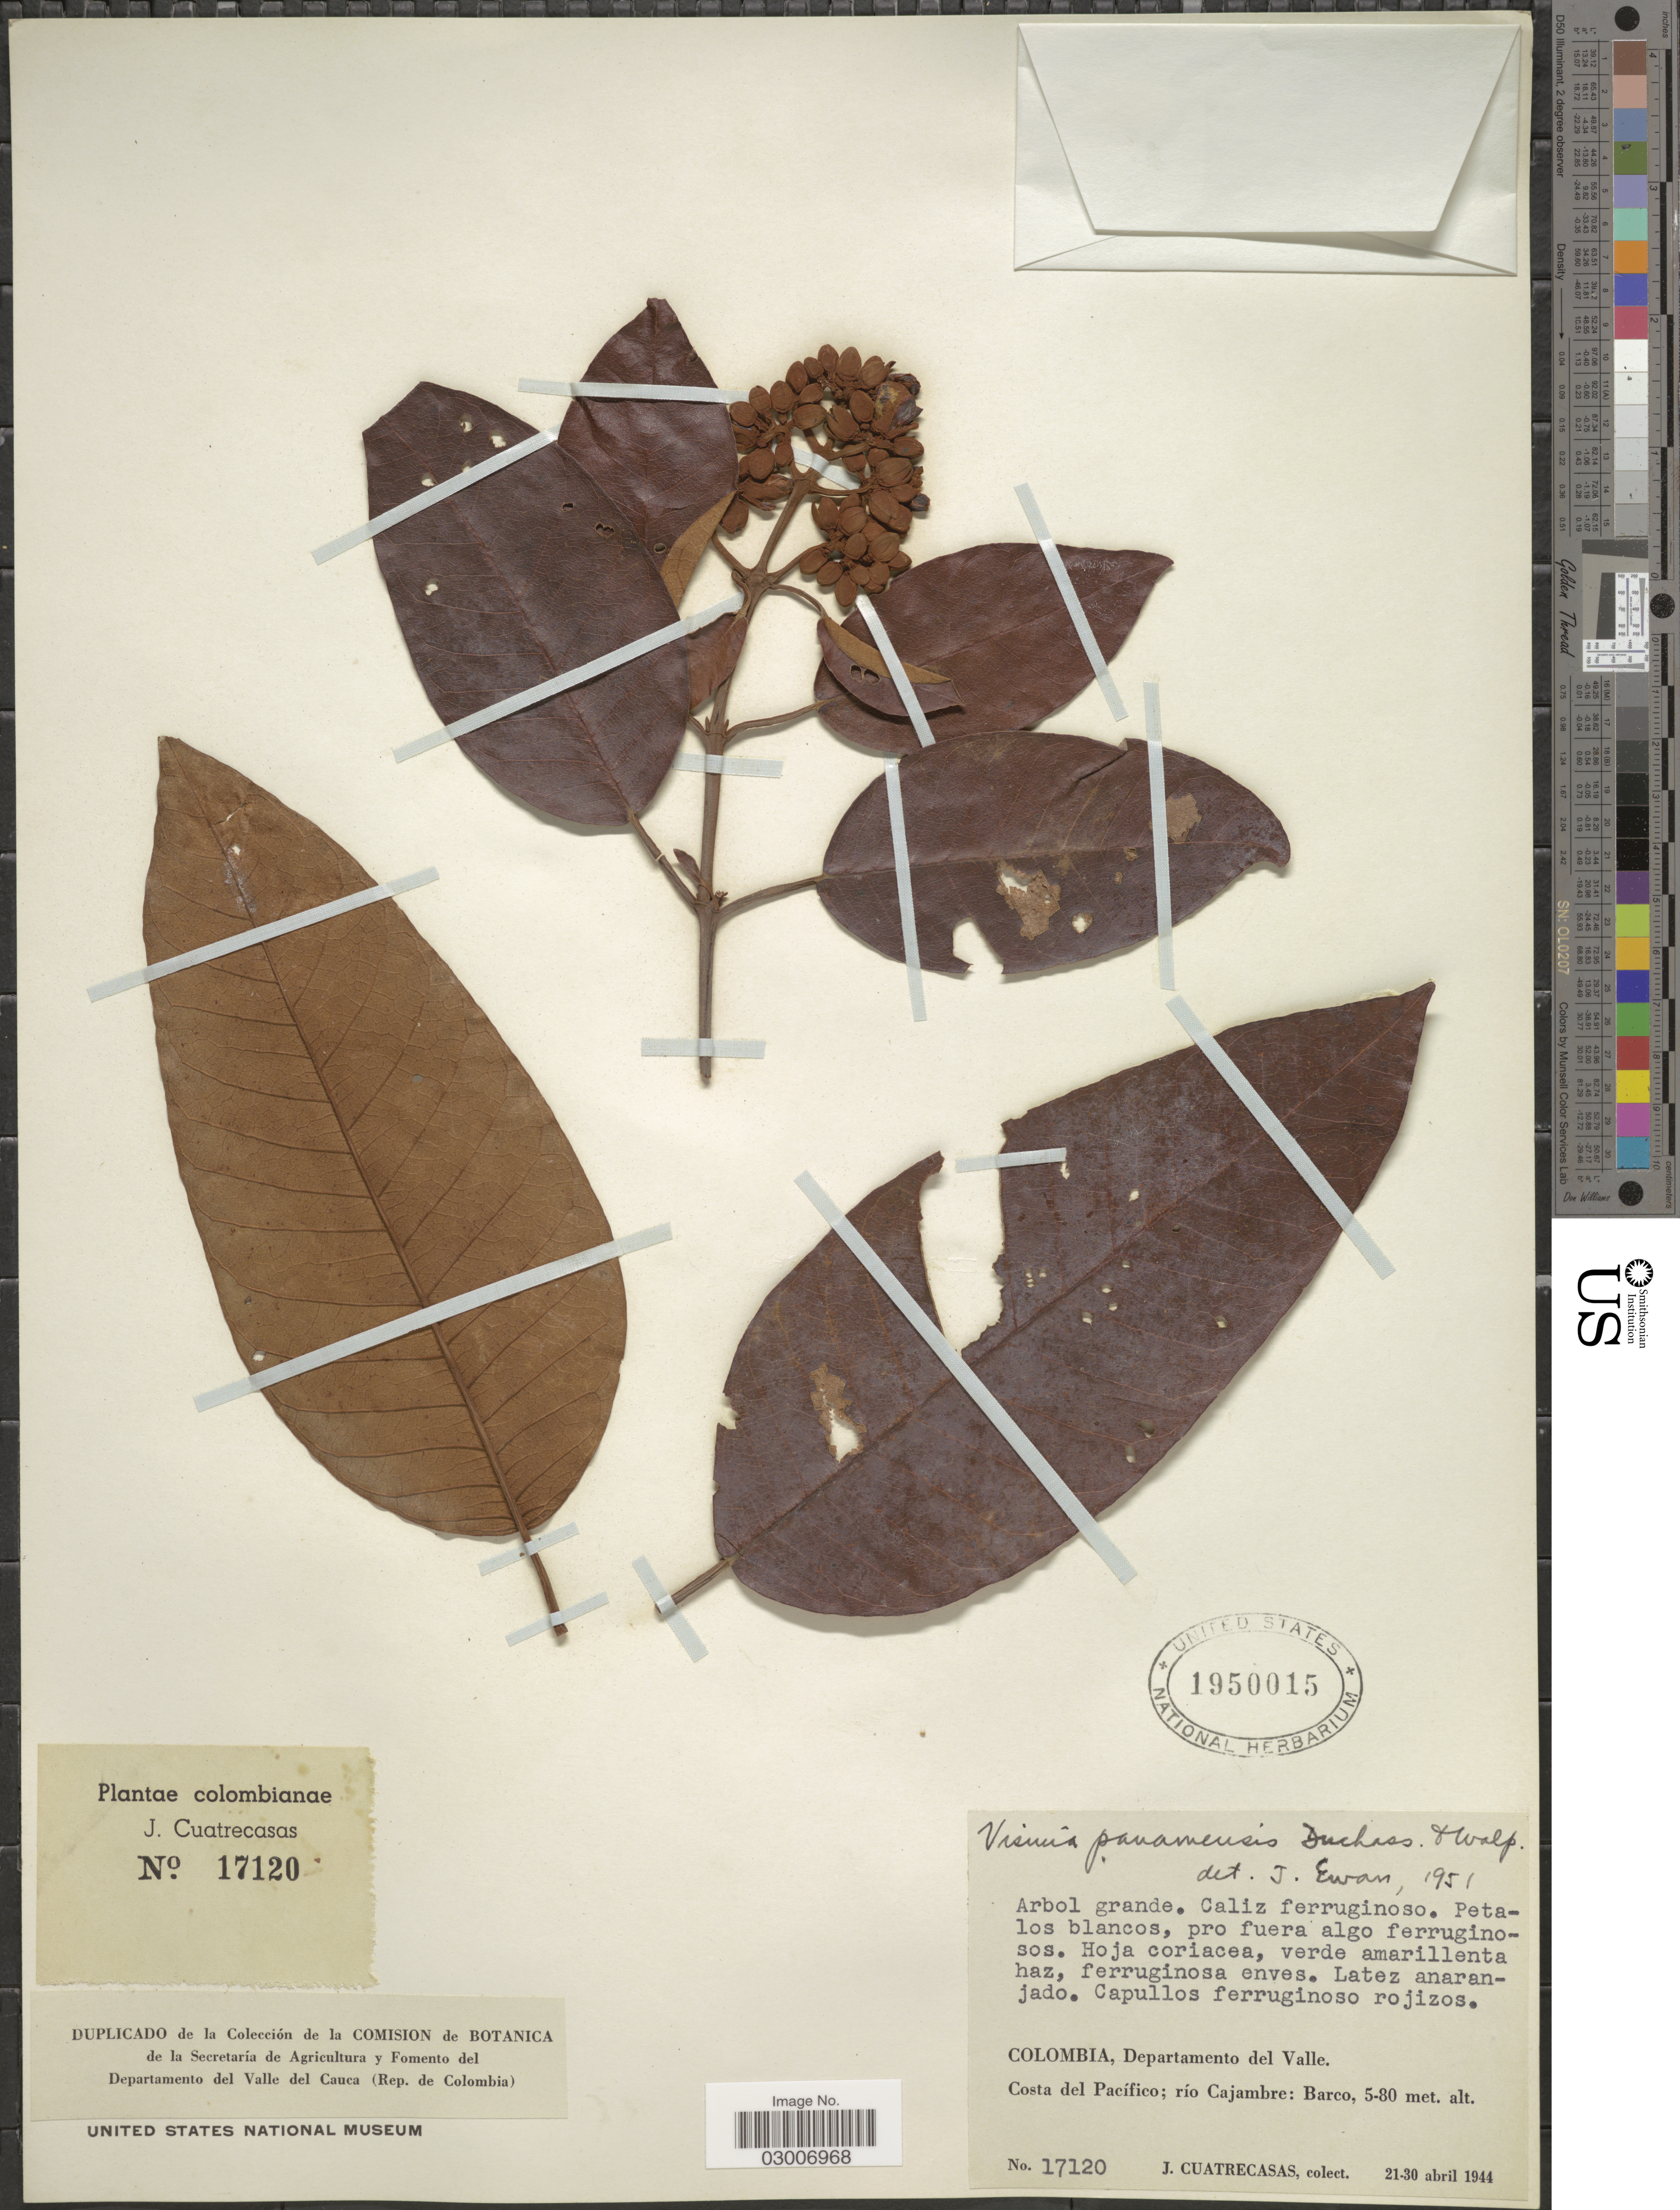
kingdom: Plantae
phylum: Tracheophyta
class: Magnoliopsida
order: Malpighiales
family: Hypericaceae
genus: Vismia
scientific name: Vismia panamensis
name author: Duchass. & Walp.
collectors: J. Cuatrecasas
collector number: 17120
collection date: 1944-04-21/1944-04-30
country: Colombia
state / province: Valle del Cauca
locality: Departamento del Valle. Costa del Pacífico; río Cajambre: Barco.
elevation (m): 5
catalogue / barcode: US 1950015